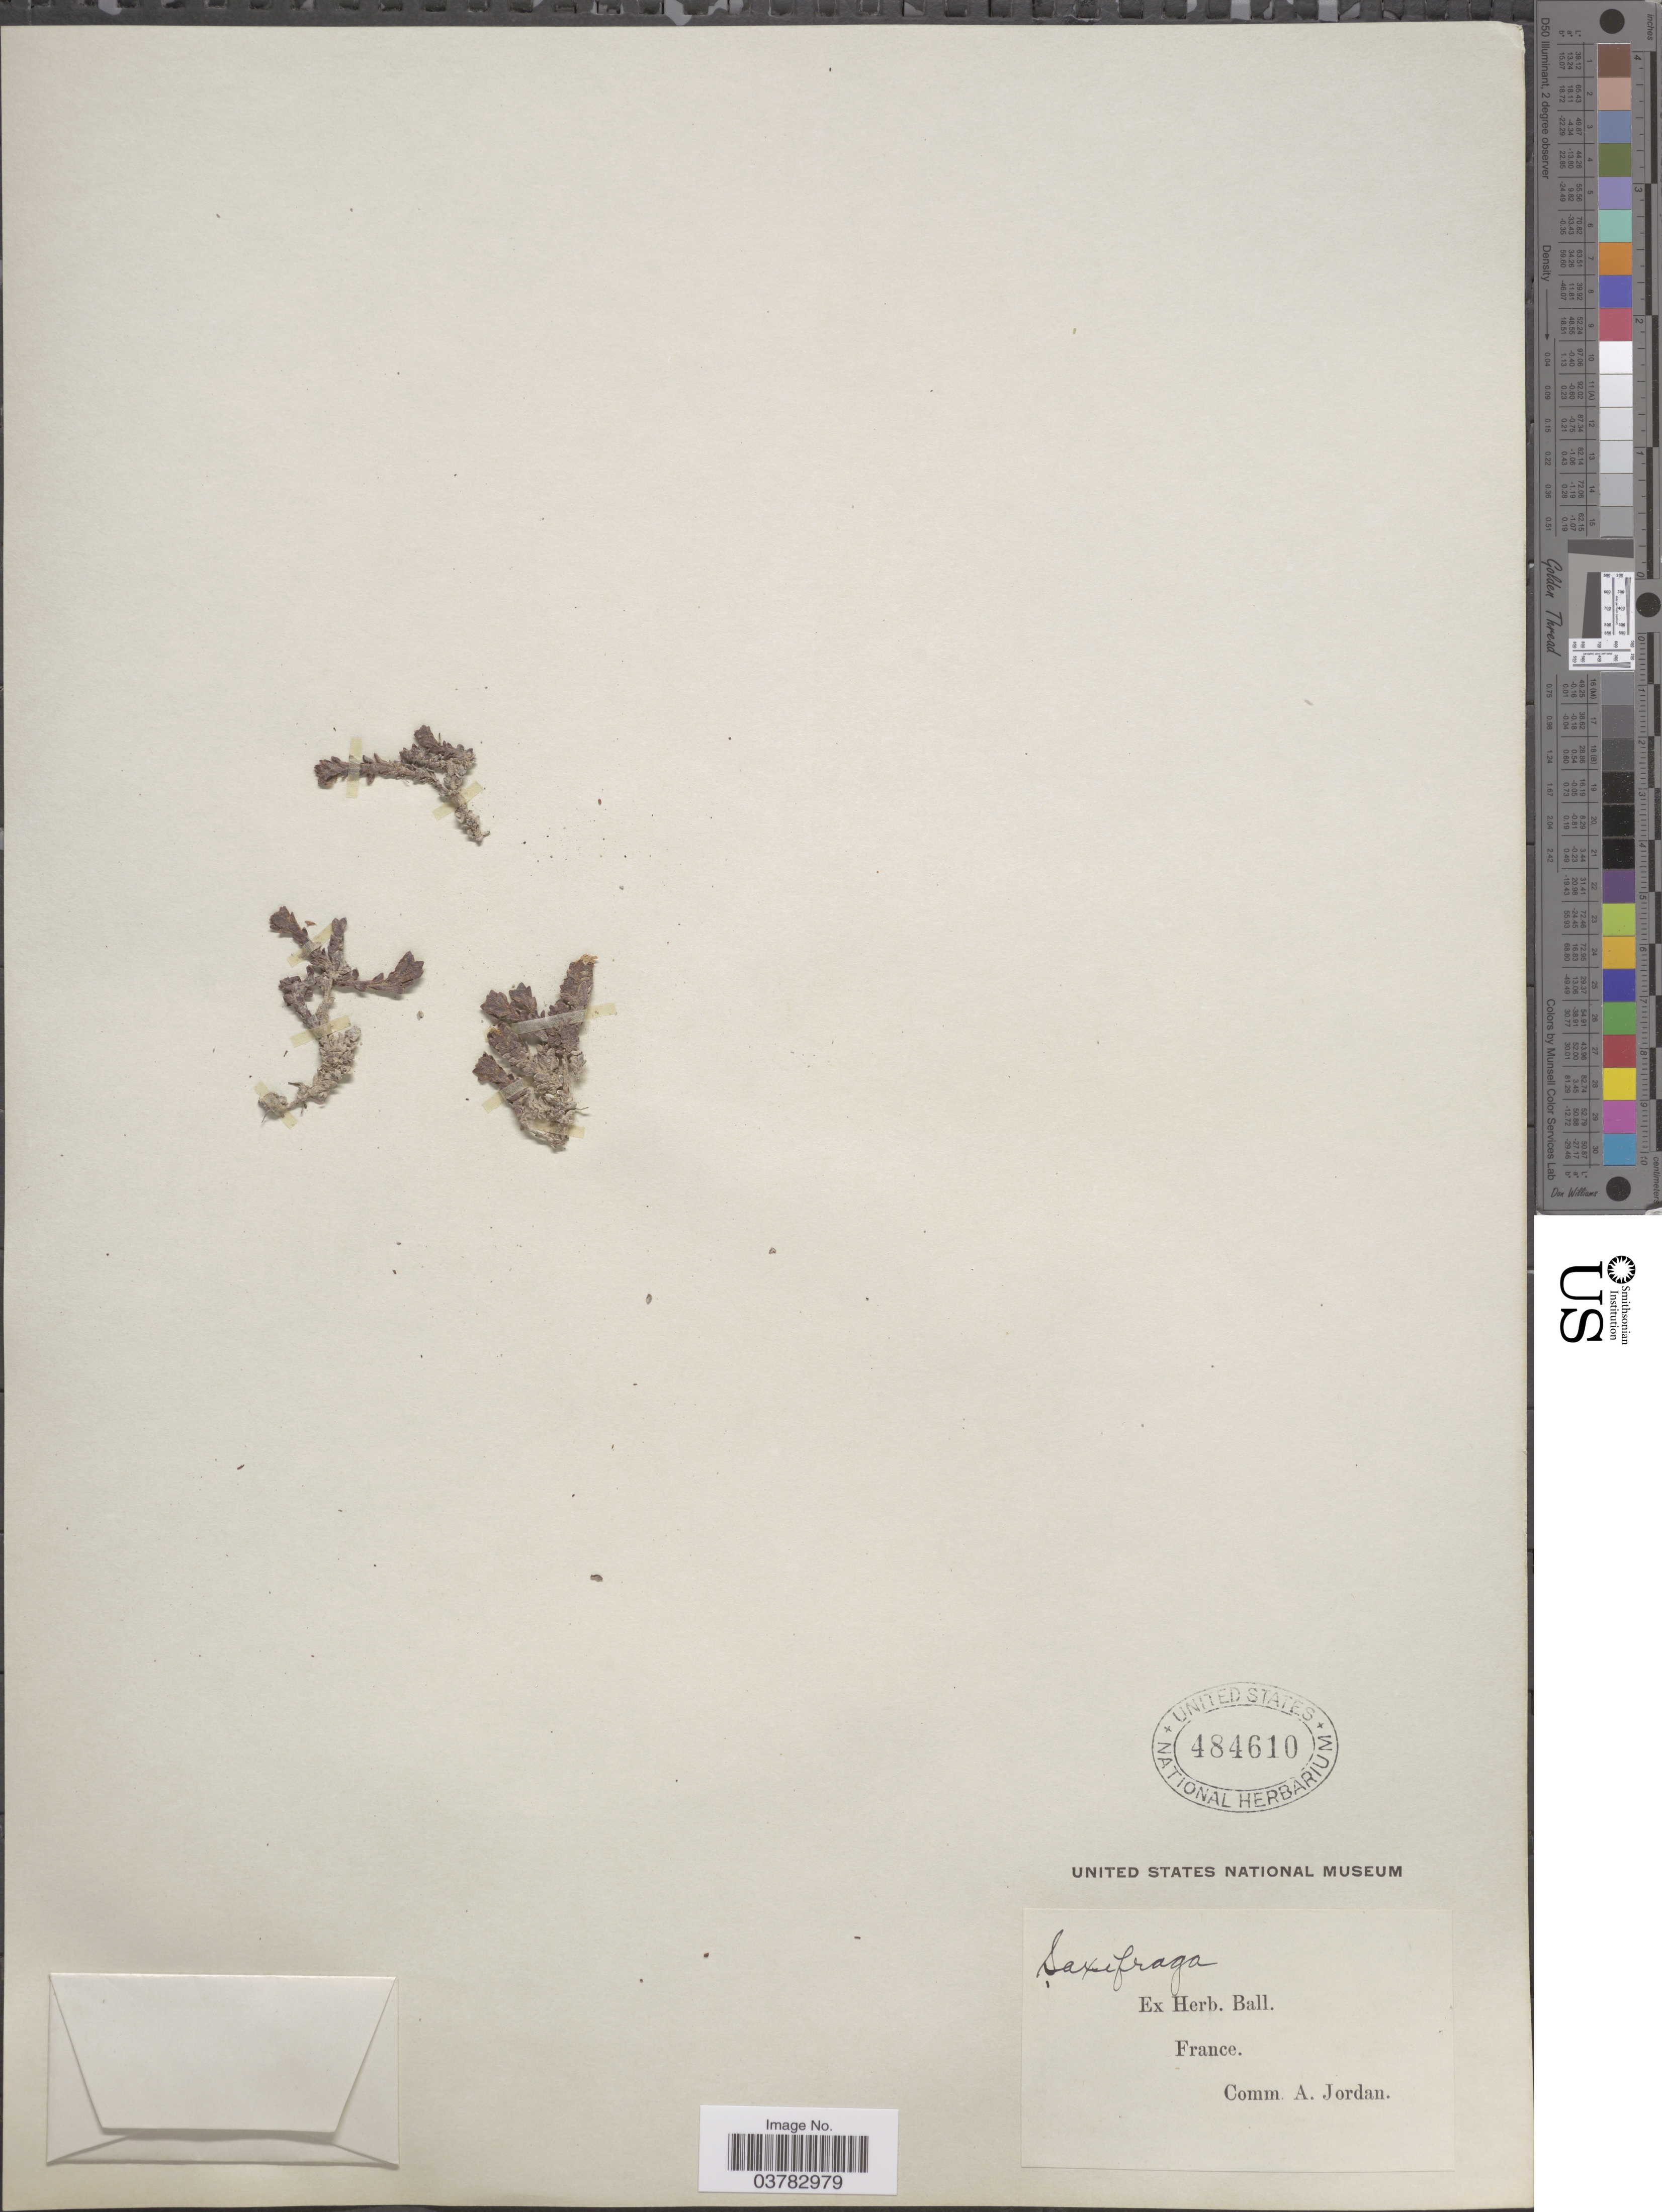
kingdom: Plantae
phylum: Tracheophyta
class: Magnoliopsida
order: Saxifragales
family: Saxifragaceae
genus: Saxifraga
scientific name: Saxifraga sp.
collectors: ex herb. Ball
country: France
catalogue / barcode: US 484610